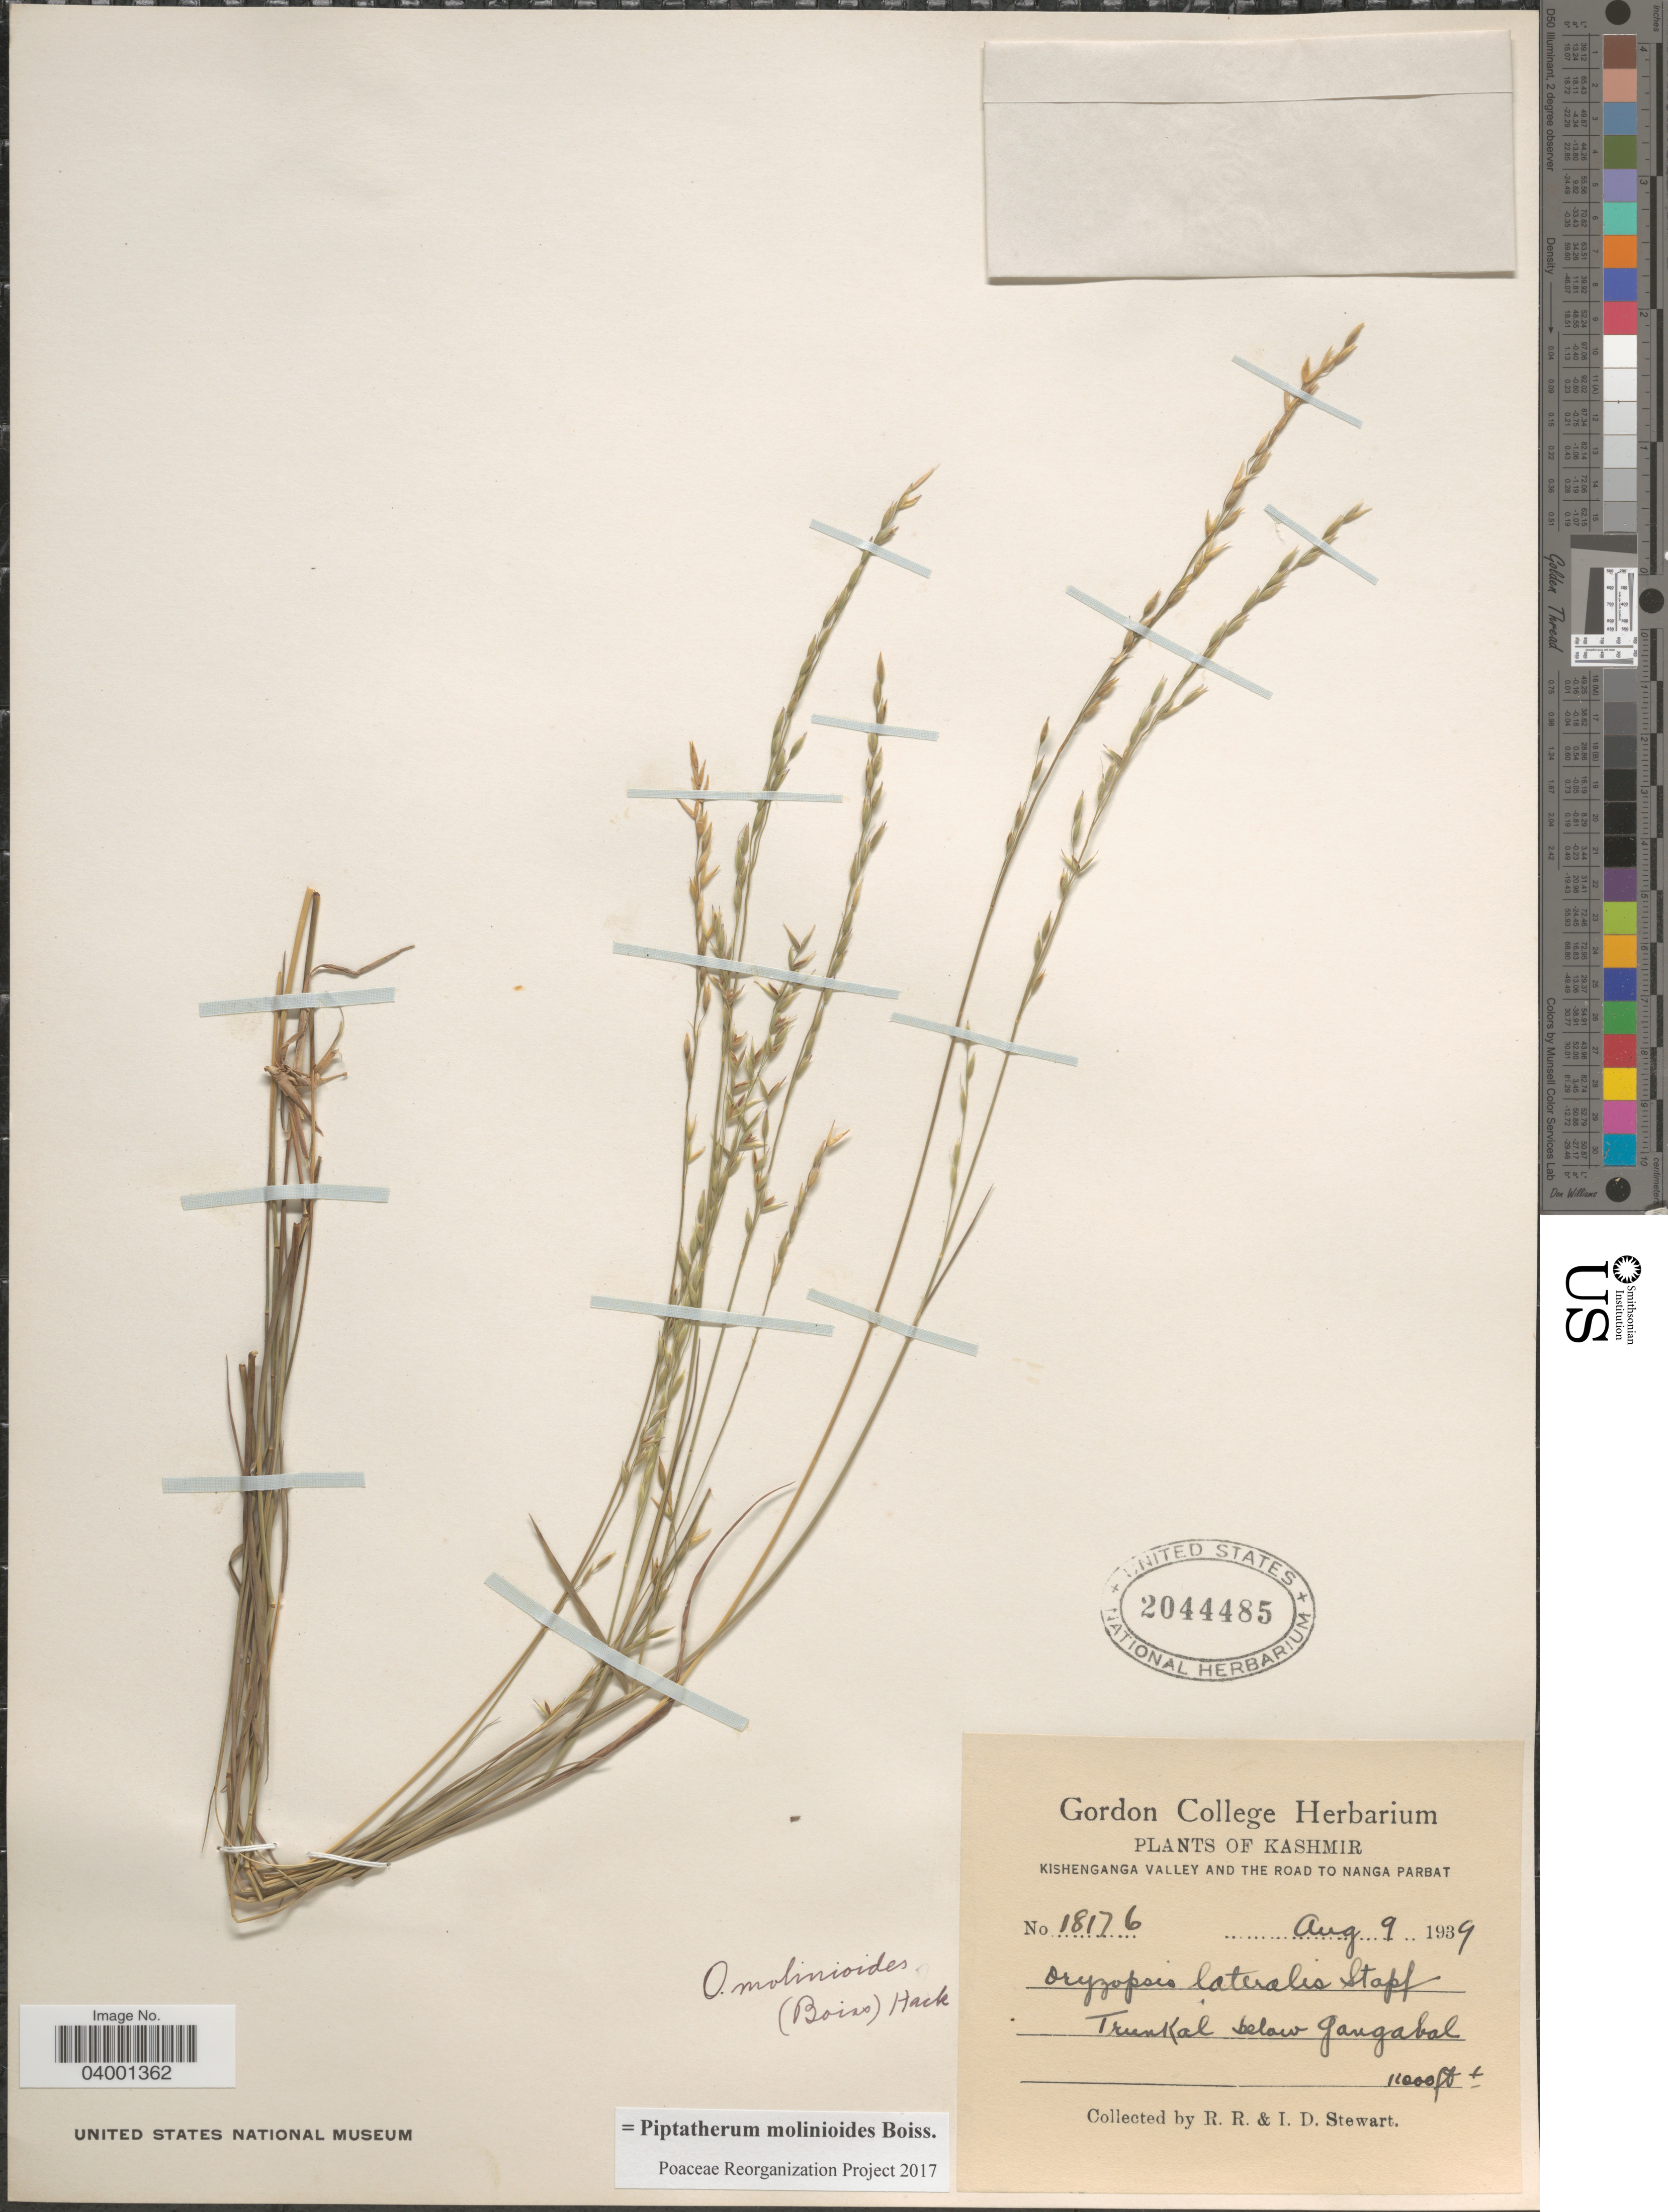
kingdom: Plantae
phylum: Tracheophyta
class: Liliopsida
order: Poales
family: Poaceae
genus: Piptatherum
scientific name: Piptatherum molinioides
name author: Boiss.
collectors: R. Stewart & I. Stewart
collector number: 18176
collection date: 1939-08-09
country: India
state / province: Jammu and Kashmir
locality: Kashmir. Trunkal below Gangabal.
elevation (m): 3353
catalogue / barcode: US 2044485